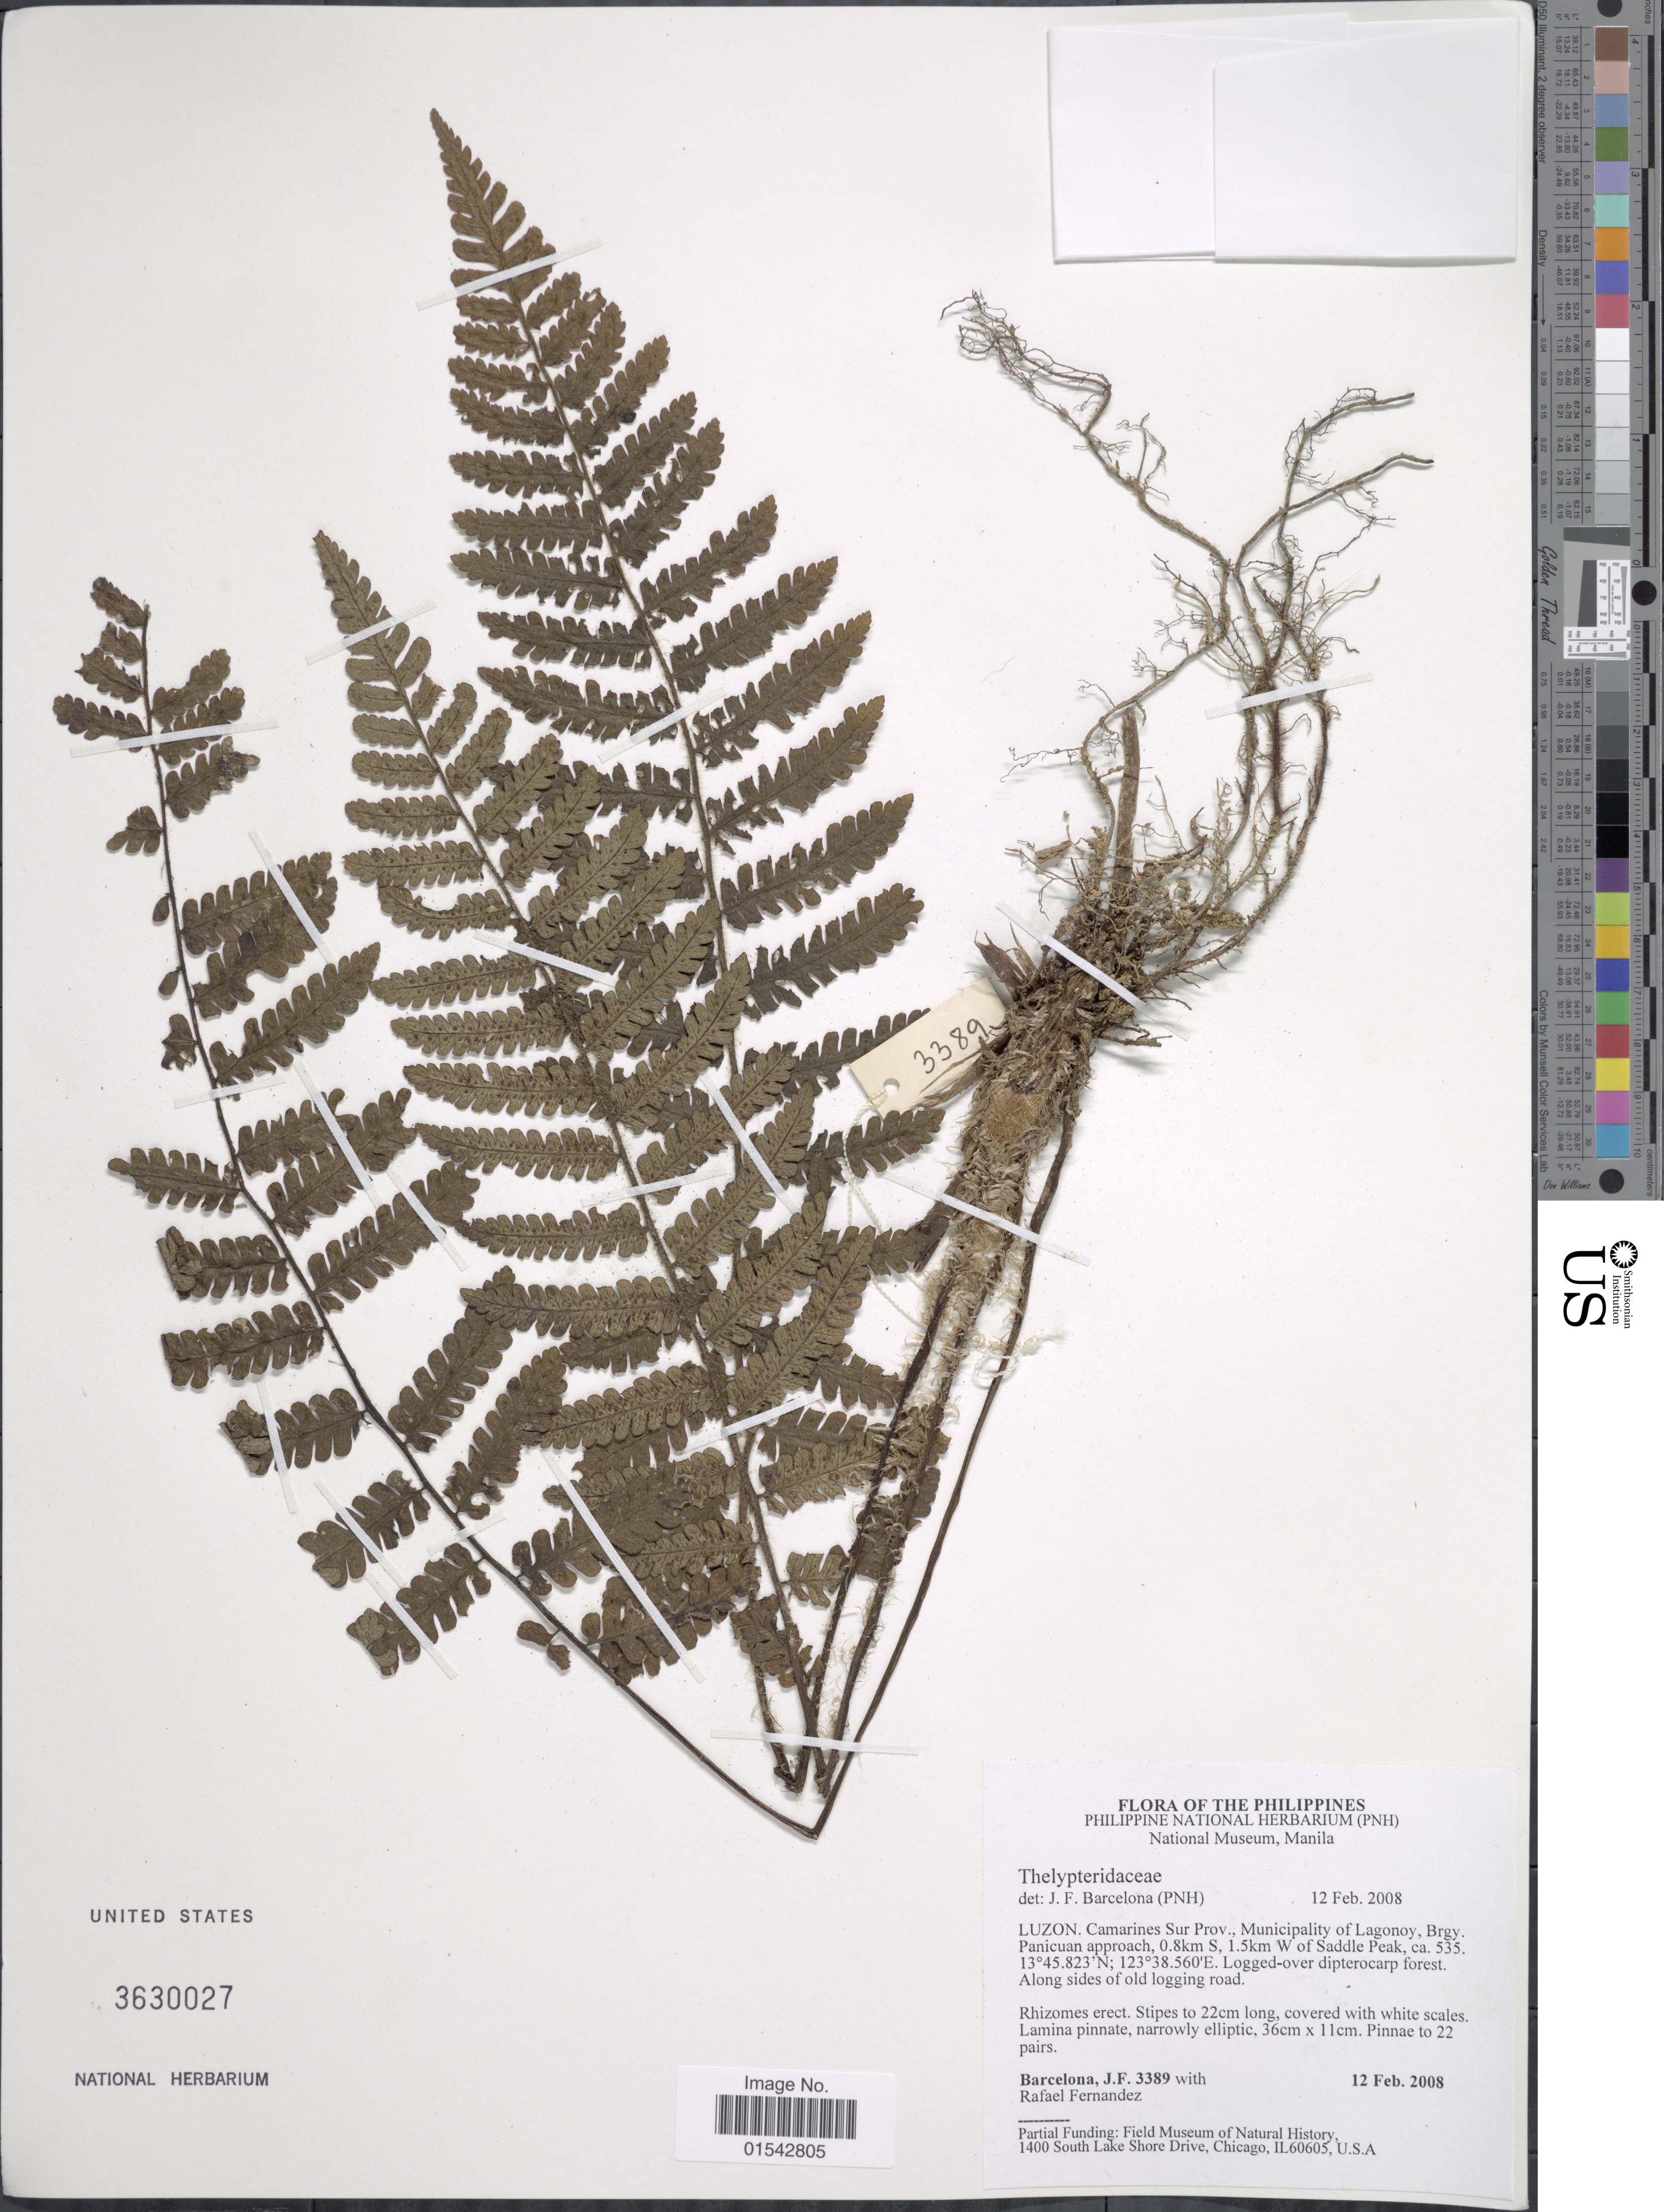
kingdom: Plantae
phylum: Tracheophyta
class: Polypodiopsida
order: Polypodiales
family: Thelypteridaceae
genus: Cyclosorus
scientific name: Cyclosorus sp.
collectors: J. F. Barcelona & R. Fernandez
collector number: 3389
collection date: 2008-02-12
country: Philippines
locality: Philippines, Luzon, Camarines Sur Prov., Municipality of Lagonoy, Brgy. Panicuan approach, 0.8km S, 1.5km W of Saddle Peak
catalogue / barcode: US 3630027